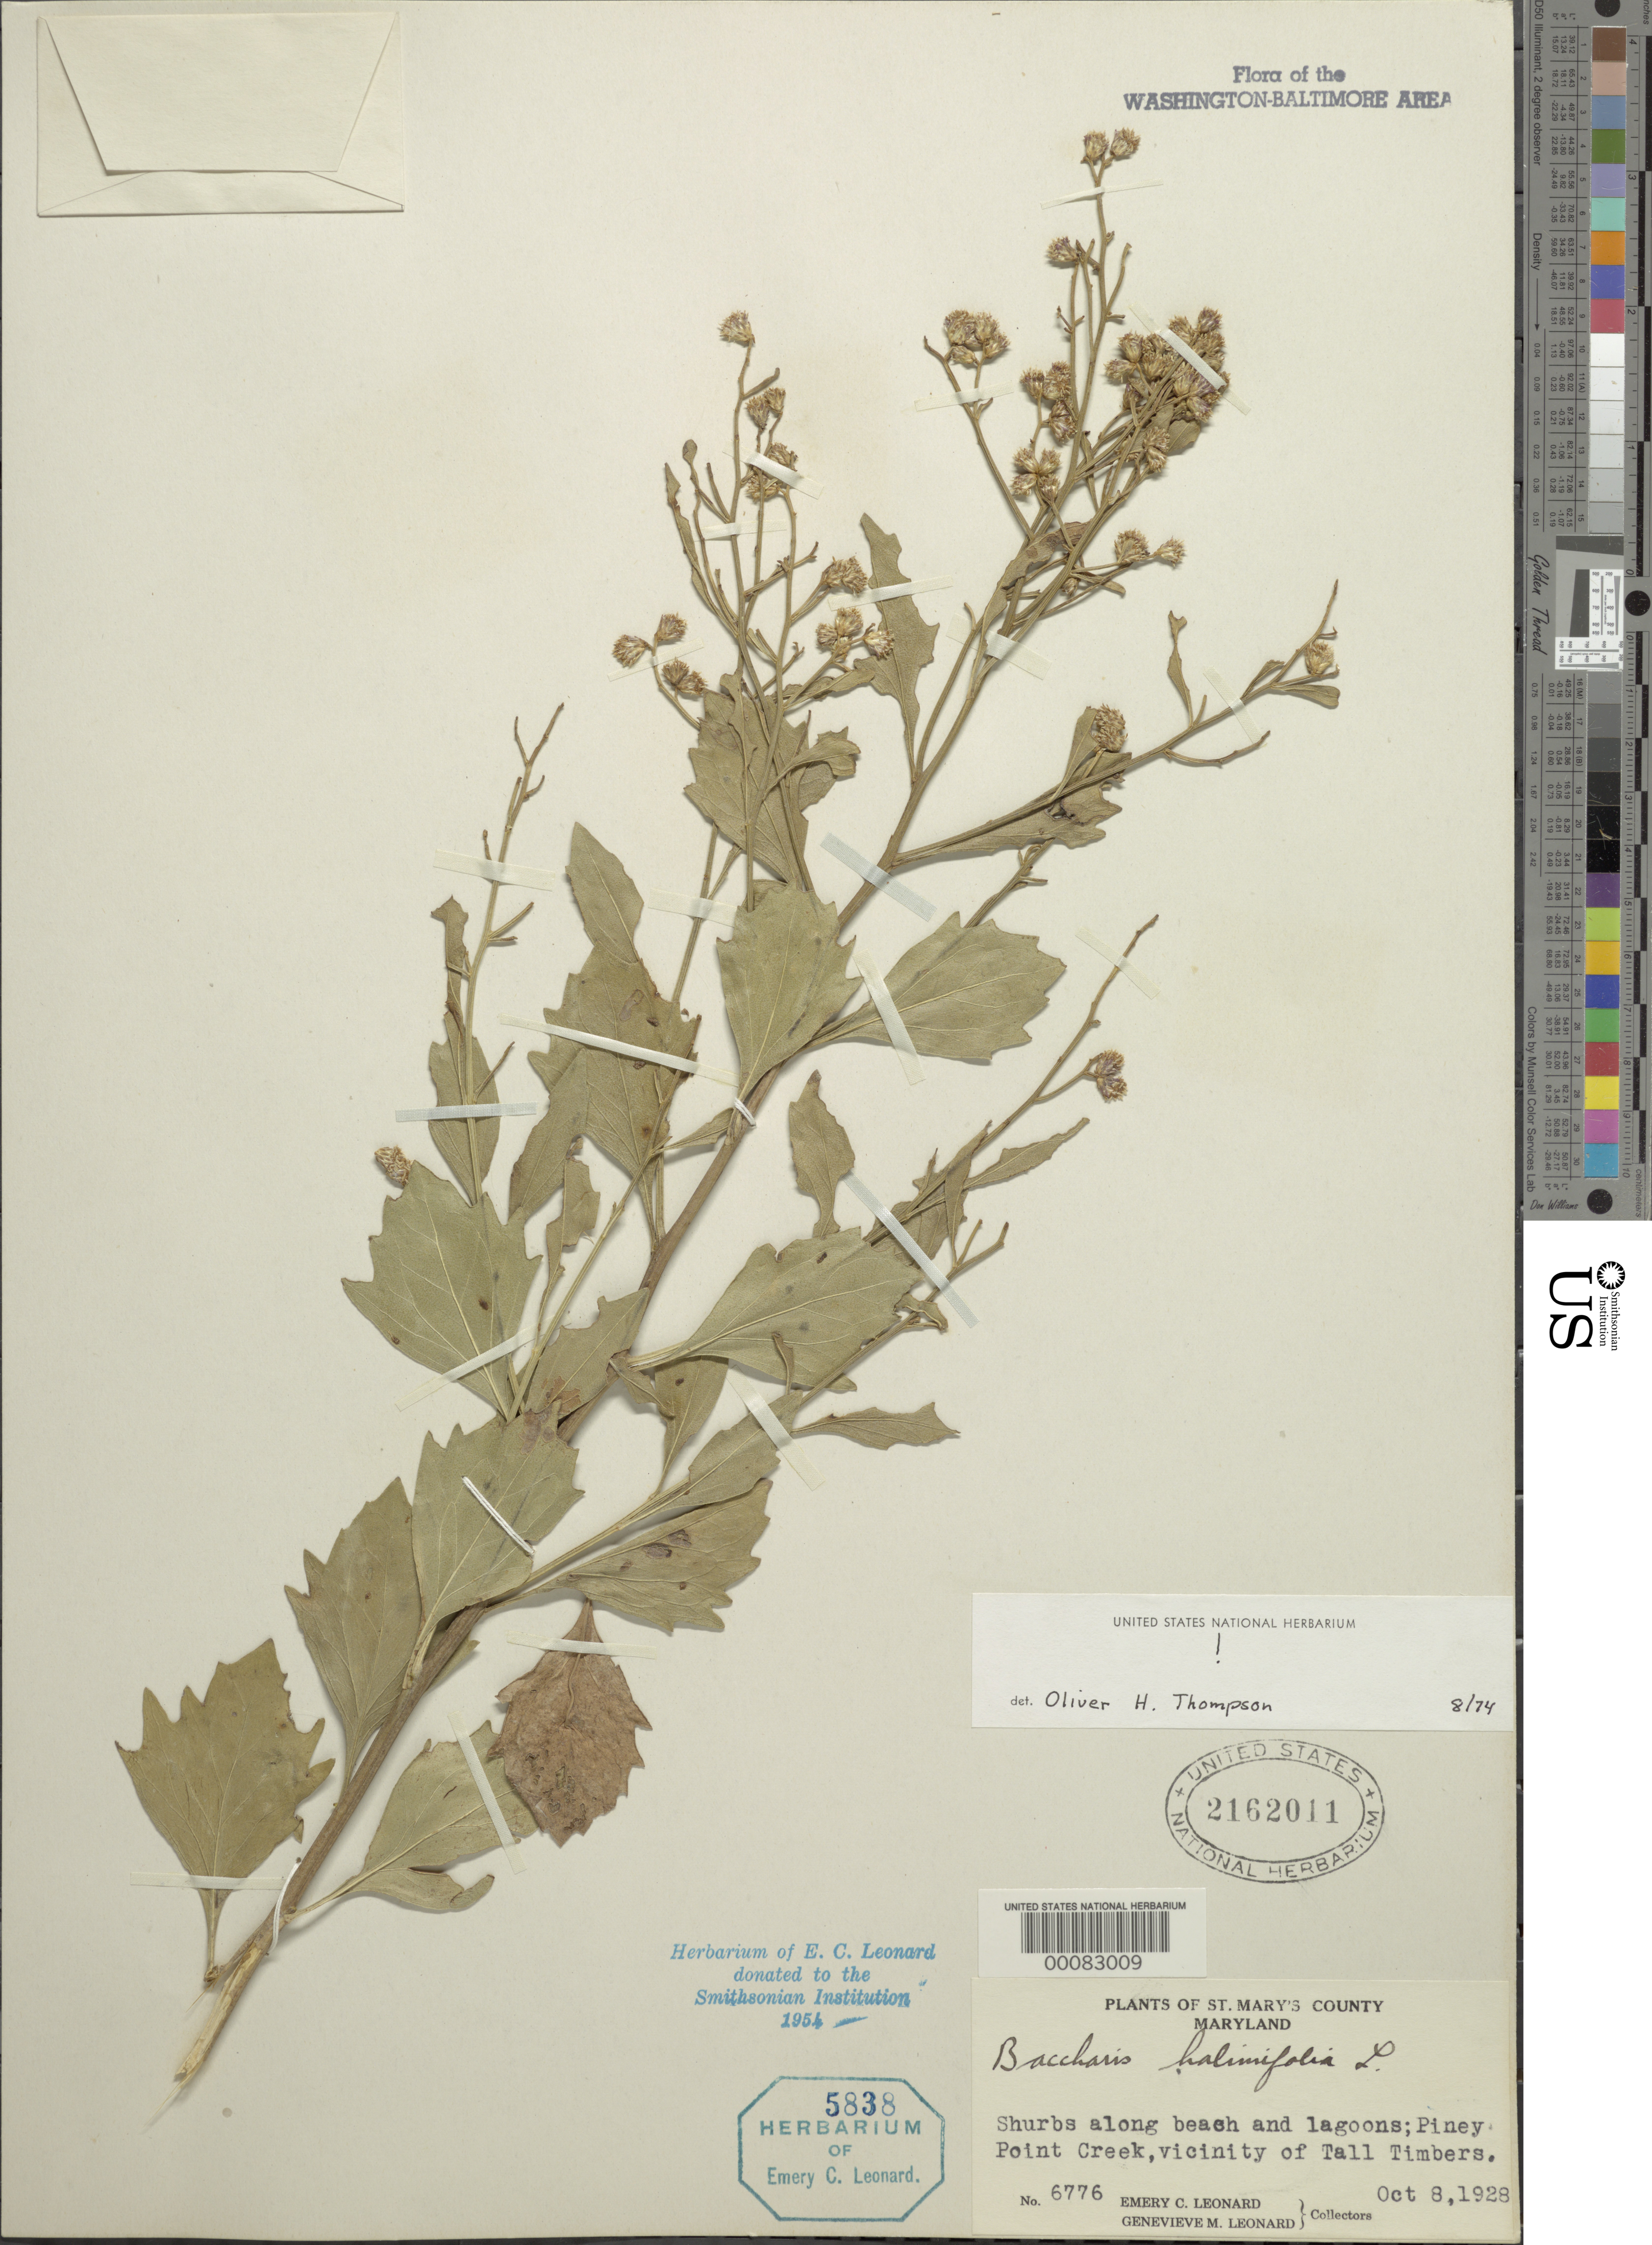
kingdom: Plantae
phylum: Tracheophyta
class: Magnoliopsida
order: Asterales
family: Asteraceae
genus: Baccharis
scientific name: Baccharis halimifolia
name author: L.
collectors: E. C. Leonard & G. M. Leonard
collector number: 6776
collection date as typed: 08 Oct 1928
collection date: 1928-10-08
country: United States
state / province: Maryland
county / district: St. Mary's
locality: Piney Point Creek Tall Timbers vicinity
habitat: Beach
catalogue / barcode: US 2162011